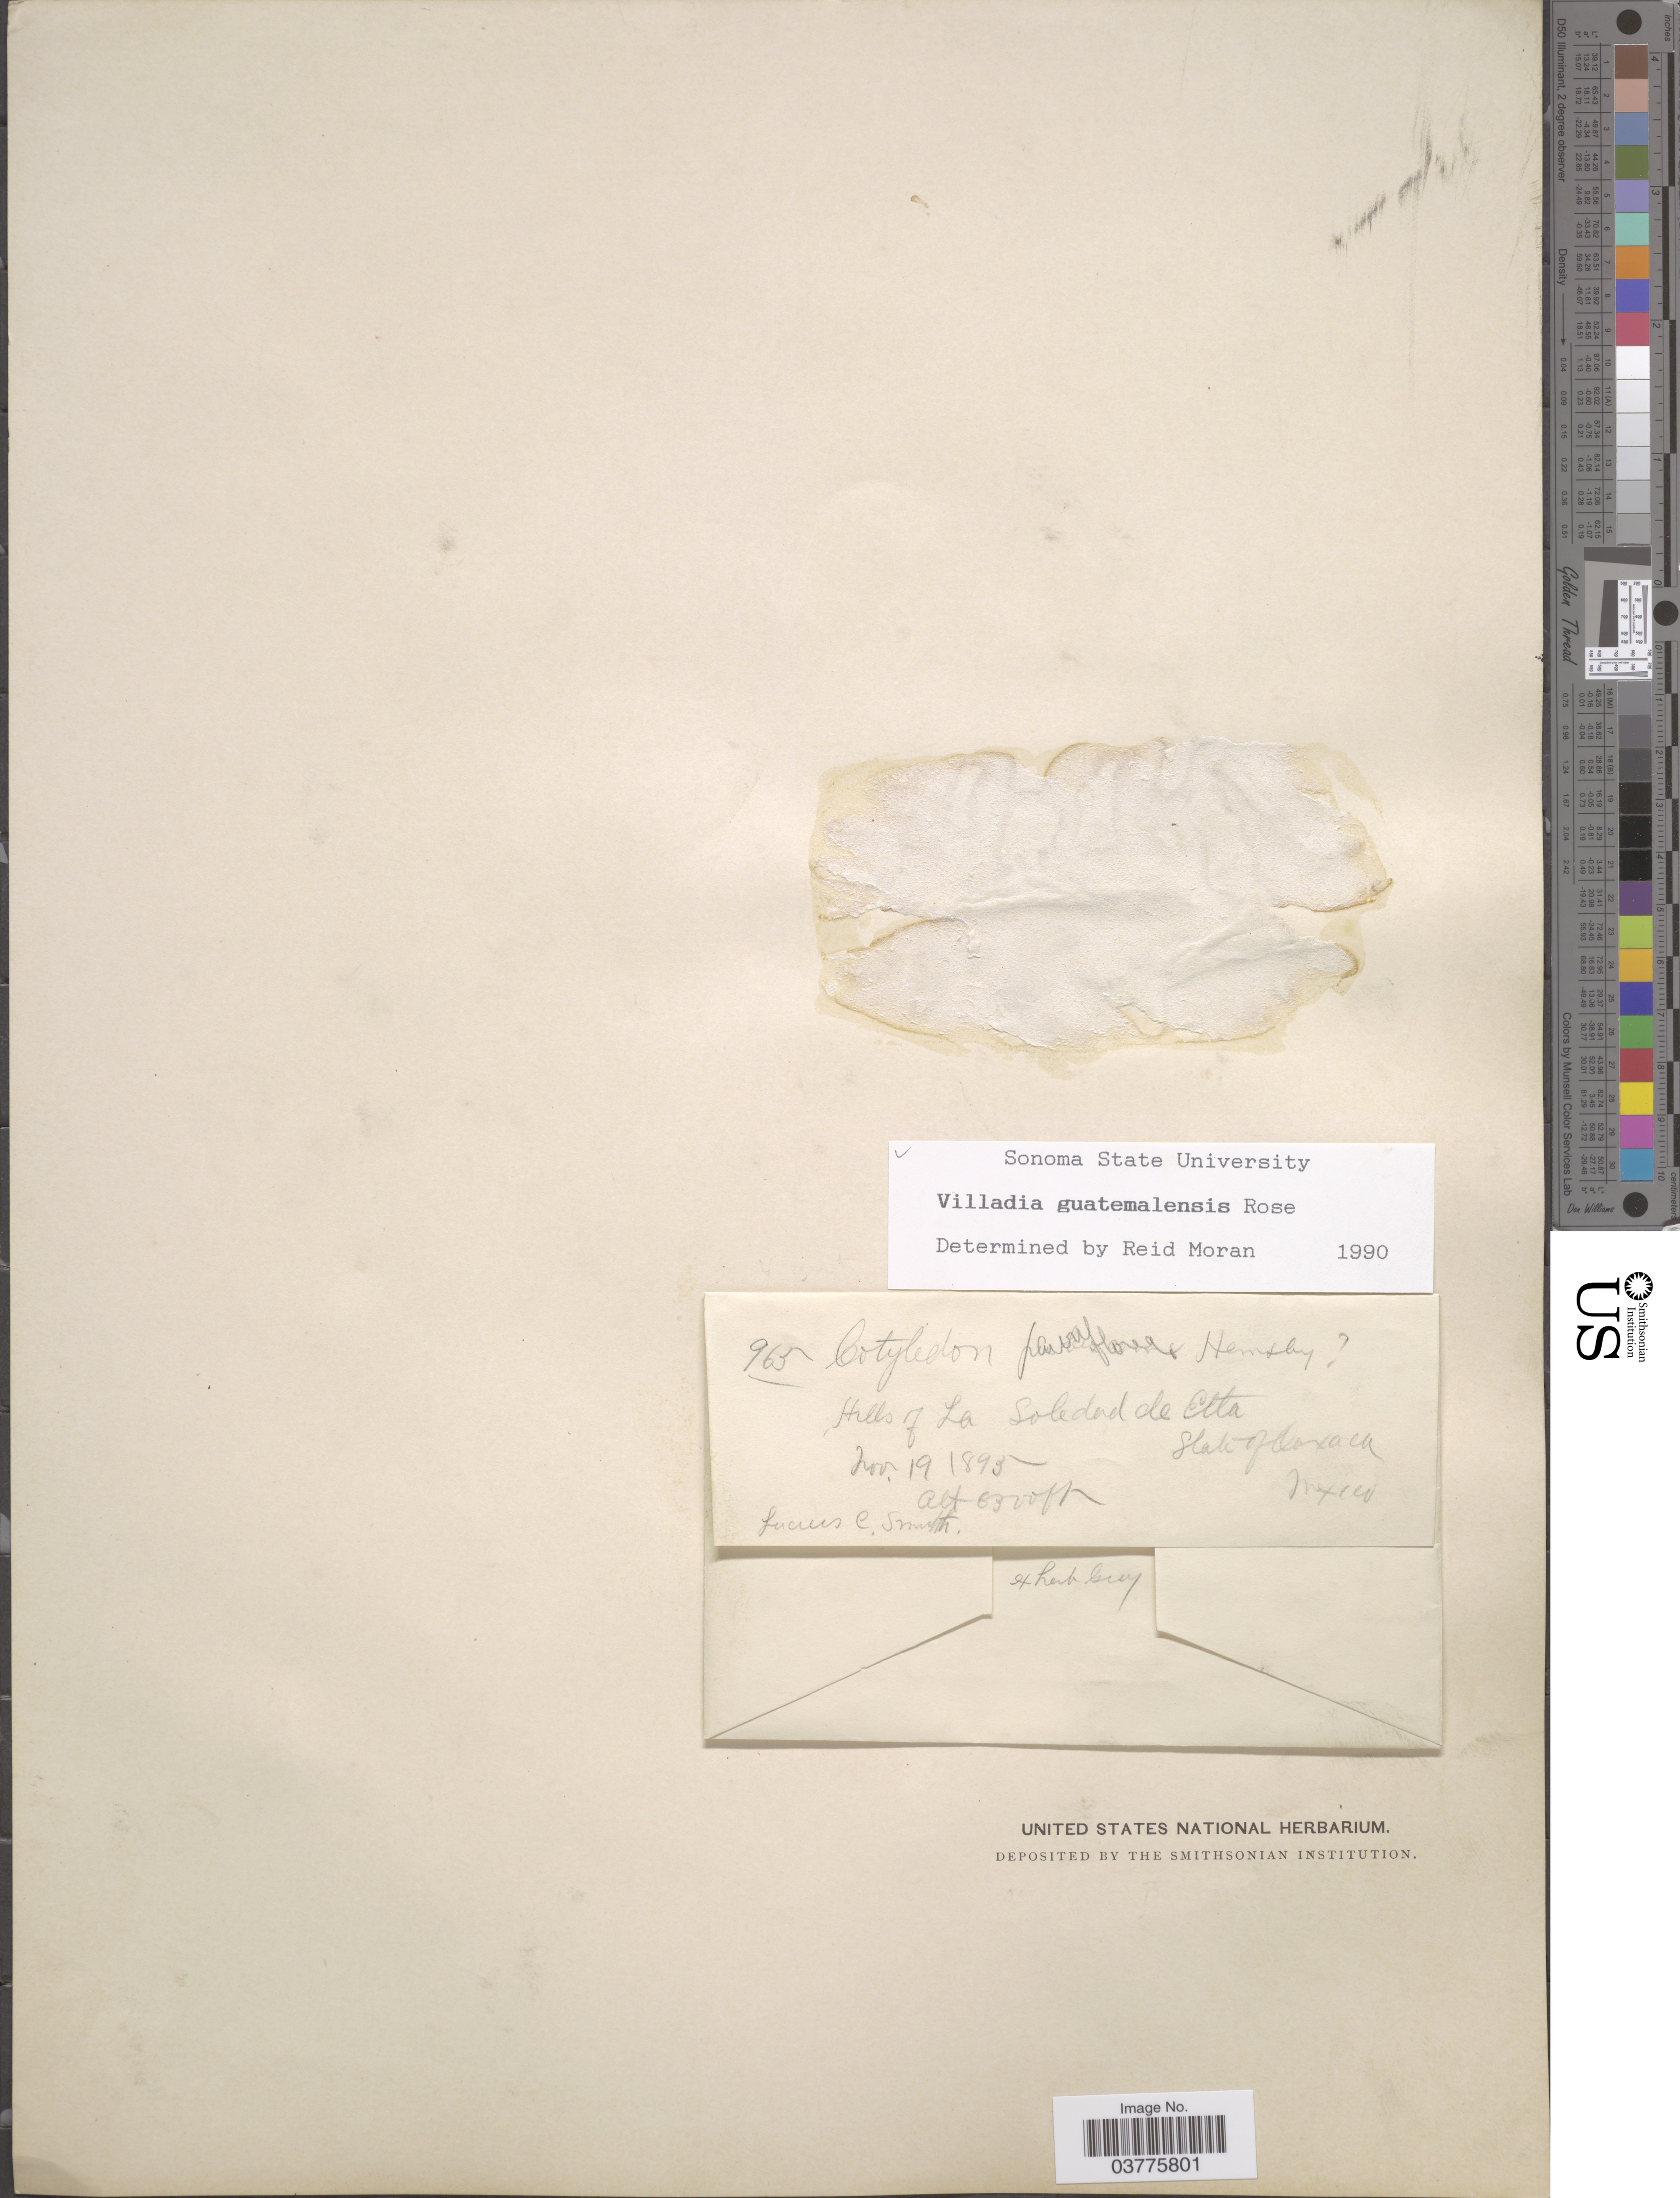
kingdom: Plantae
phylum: Tracheophyta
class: Magnoliopsida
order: Saxifragales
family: Crassulaceae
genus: Villadia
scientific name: Villadia guatemalensis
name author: Rose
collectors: L. C. Smith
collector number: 965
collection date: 1895-11-19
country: Mexico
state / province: Oaxaca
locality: Hills of La Soledad de Etta*.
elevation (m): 1920